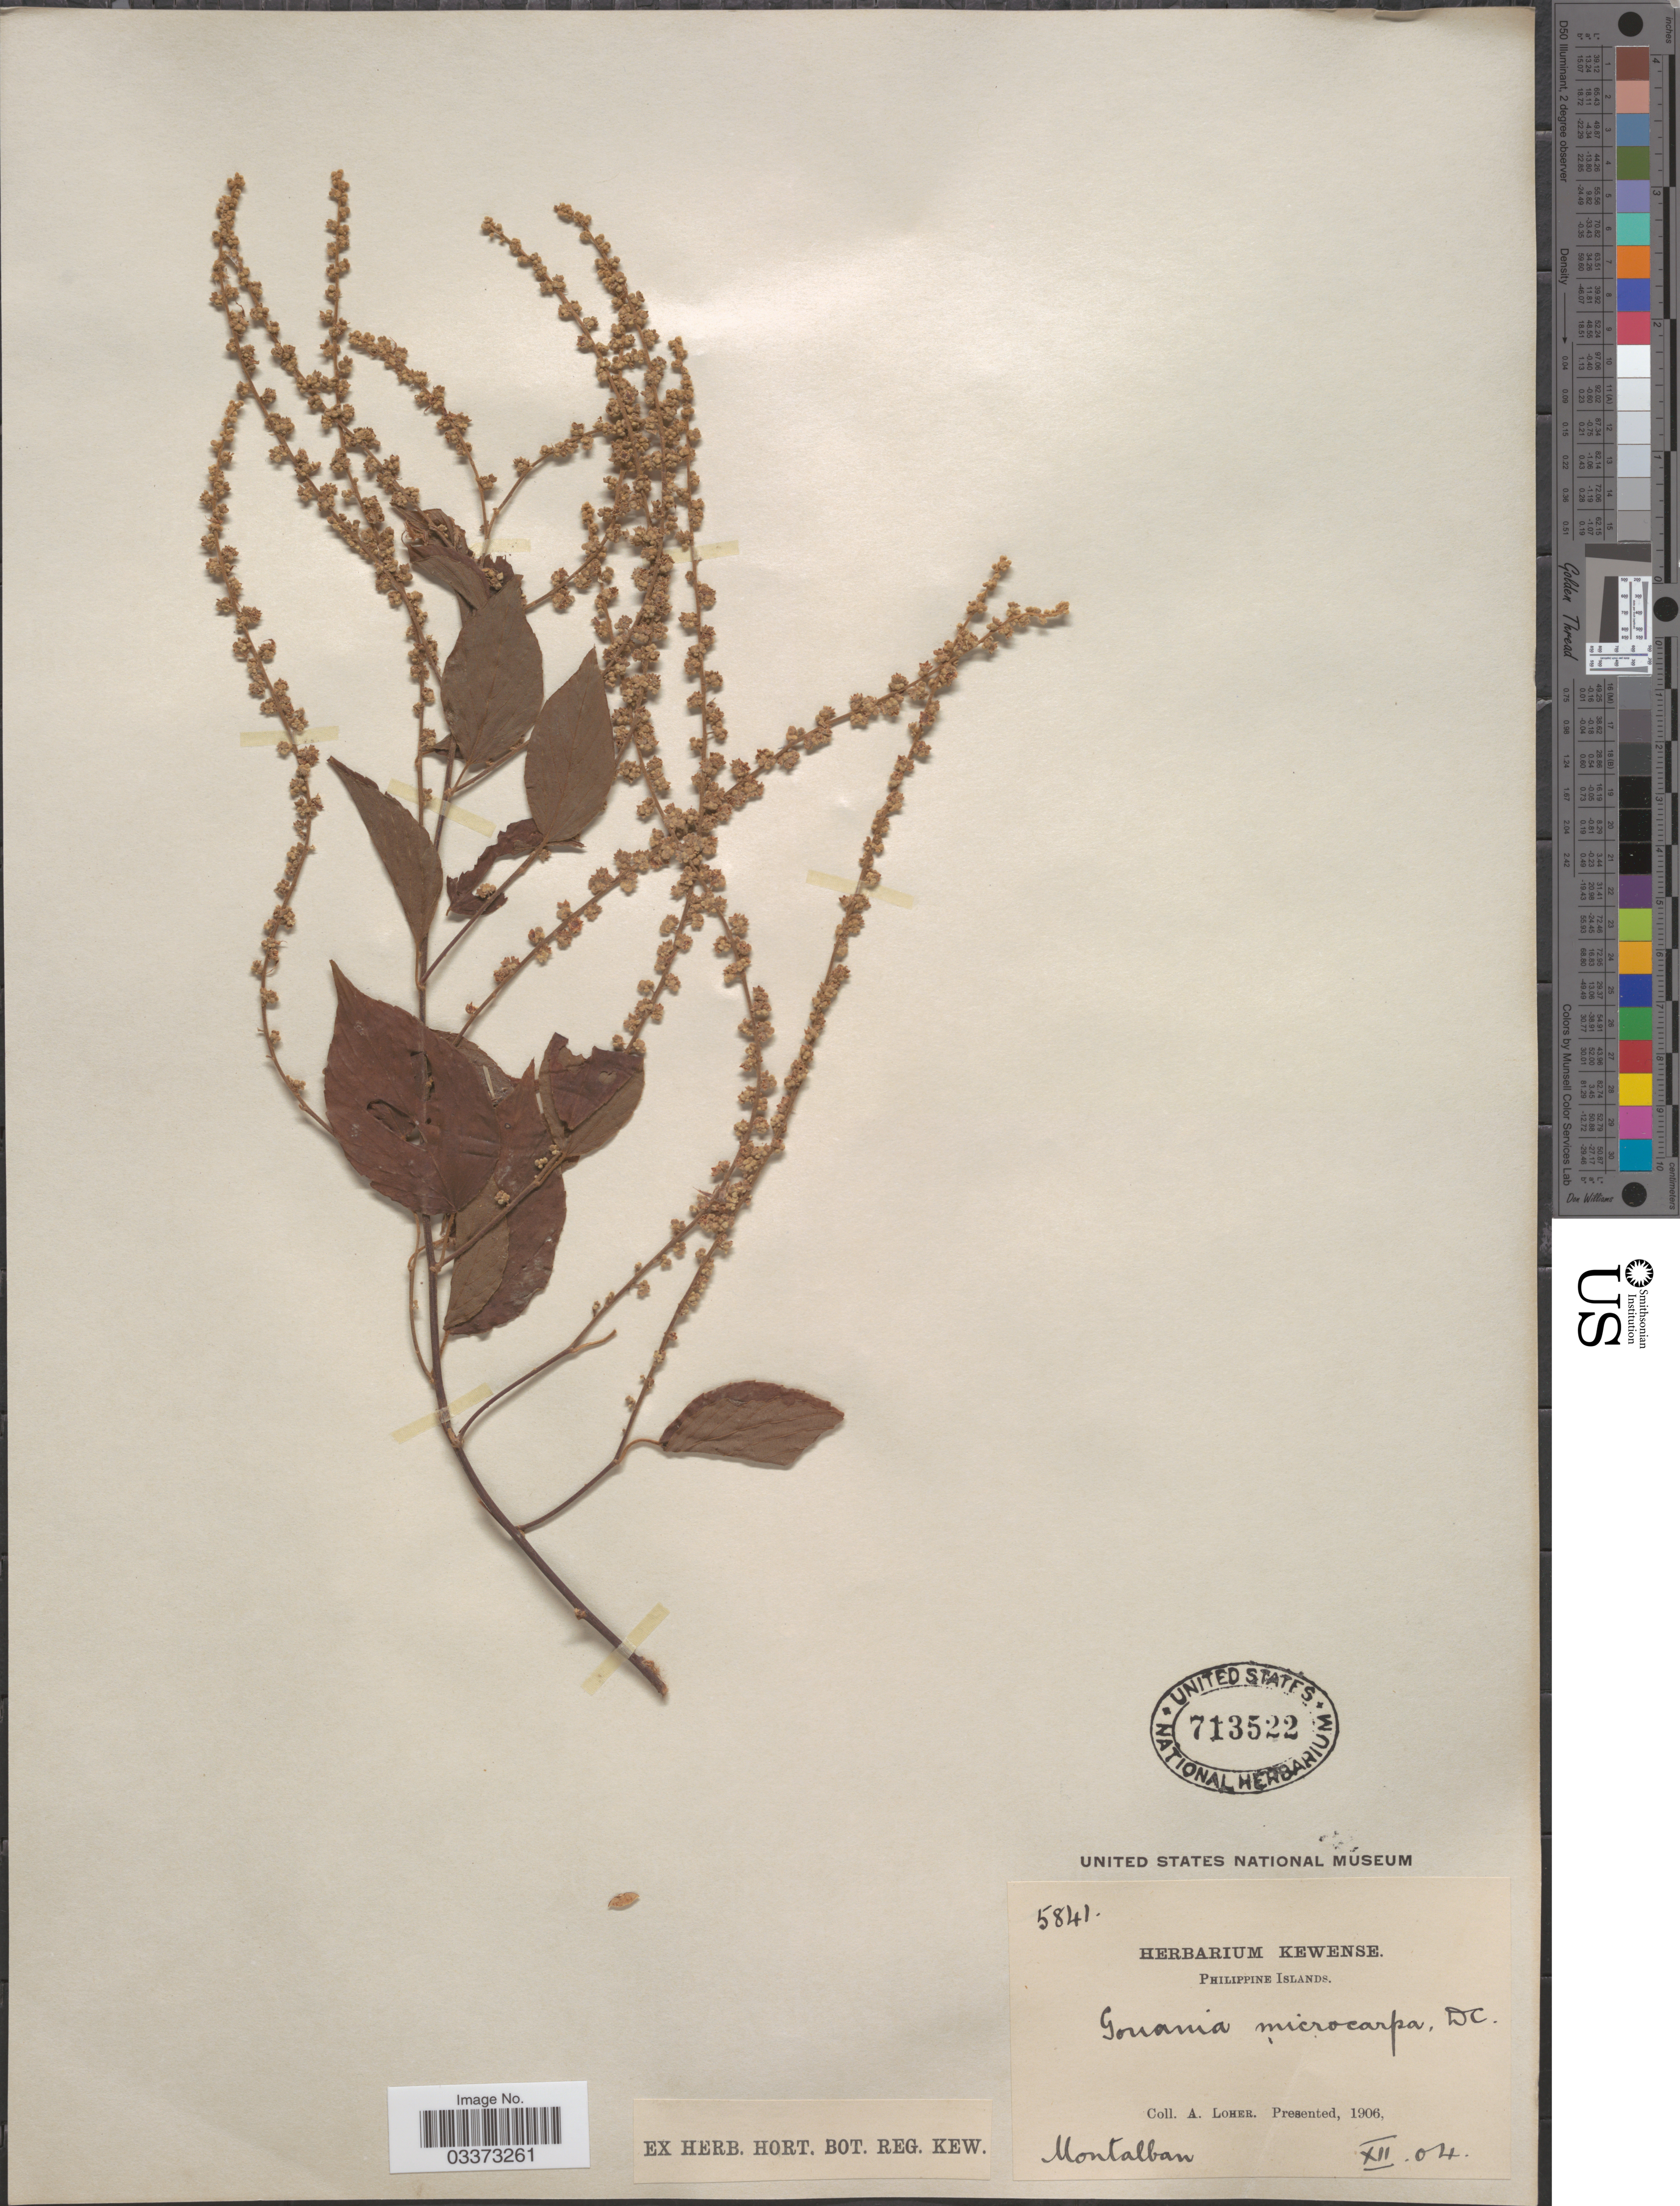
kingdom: Plantae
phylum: Tracheophyta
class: Magnoliopsida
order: Rosales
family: Rhamnaceae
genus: Gouania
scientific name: Gouania microcarpa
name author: DC.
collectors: A. Loher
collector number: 5841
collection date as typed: Transcribed d/m/y: /12/4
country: Philippines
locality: Montalban.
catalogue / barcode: US 713522